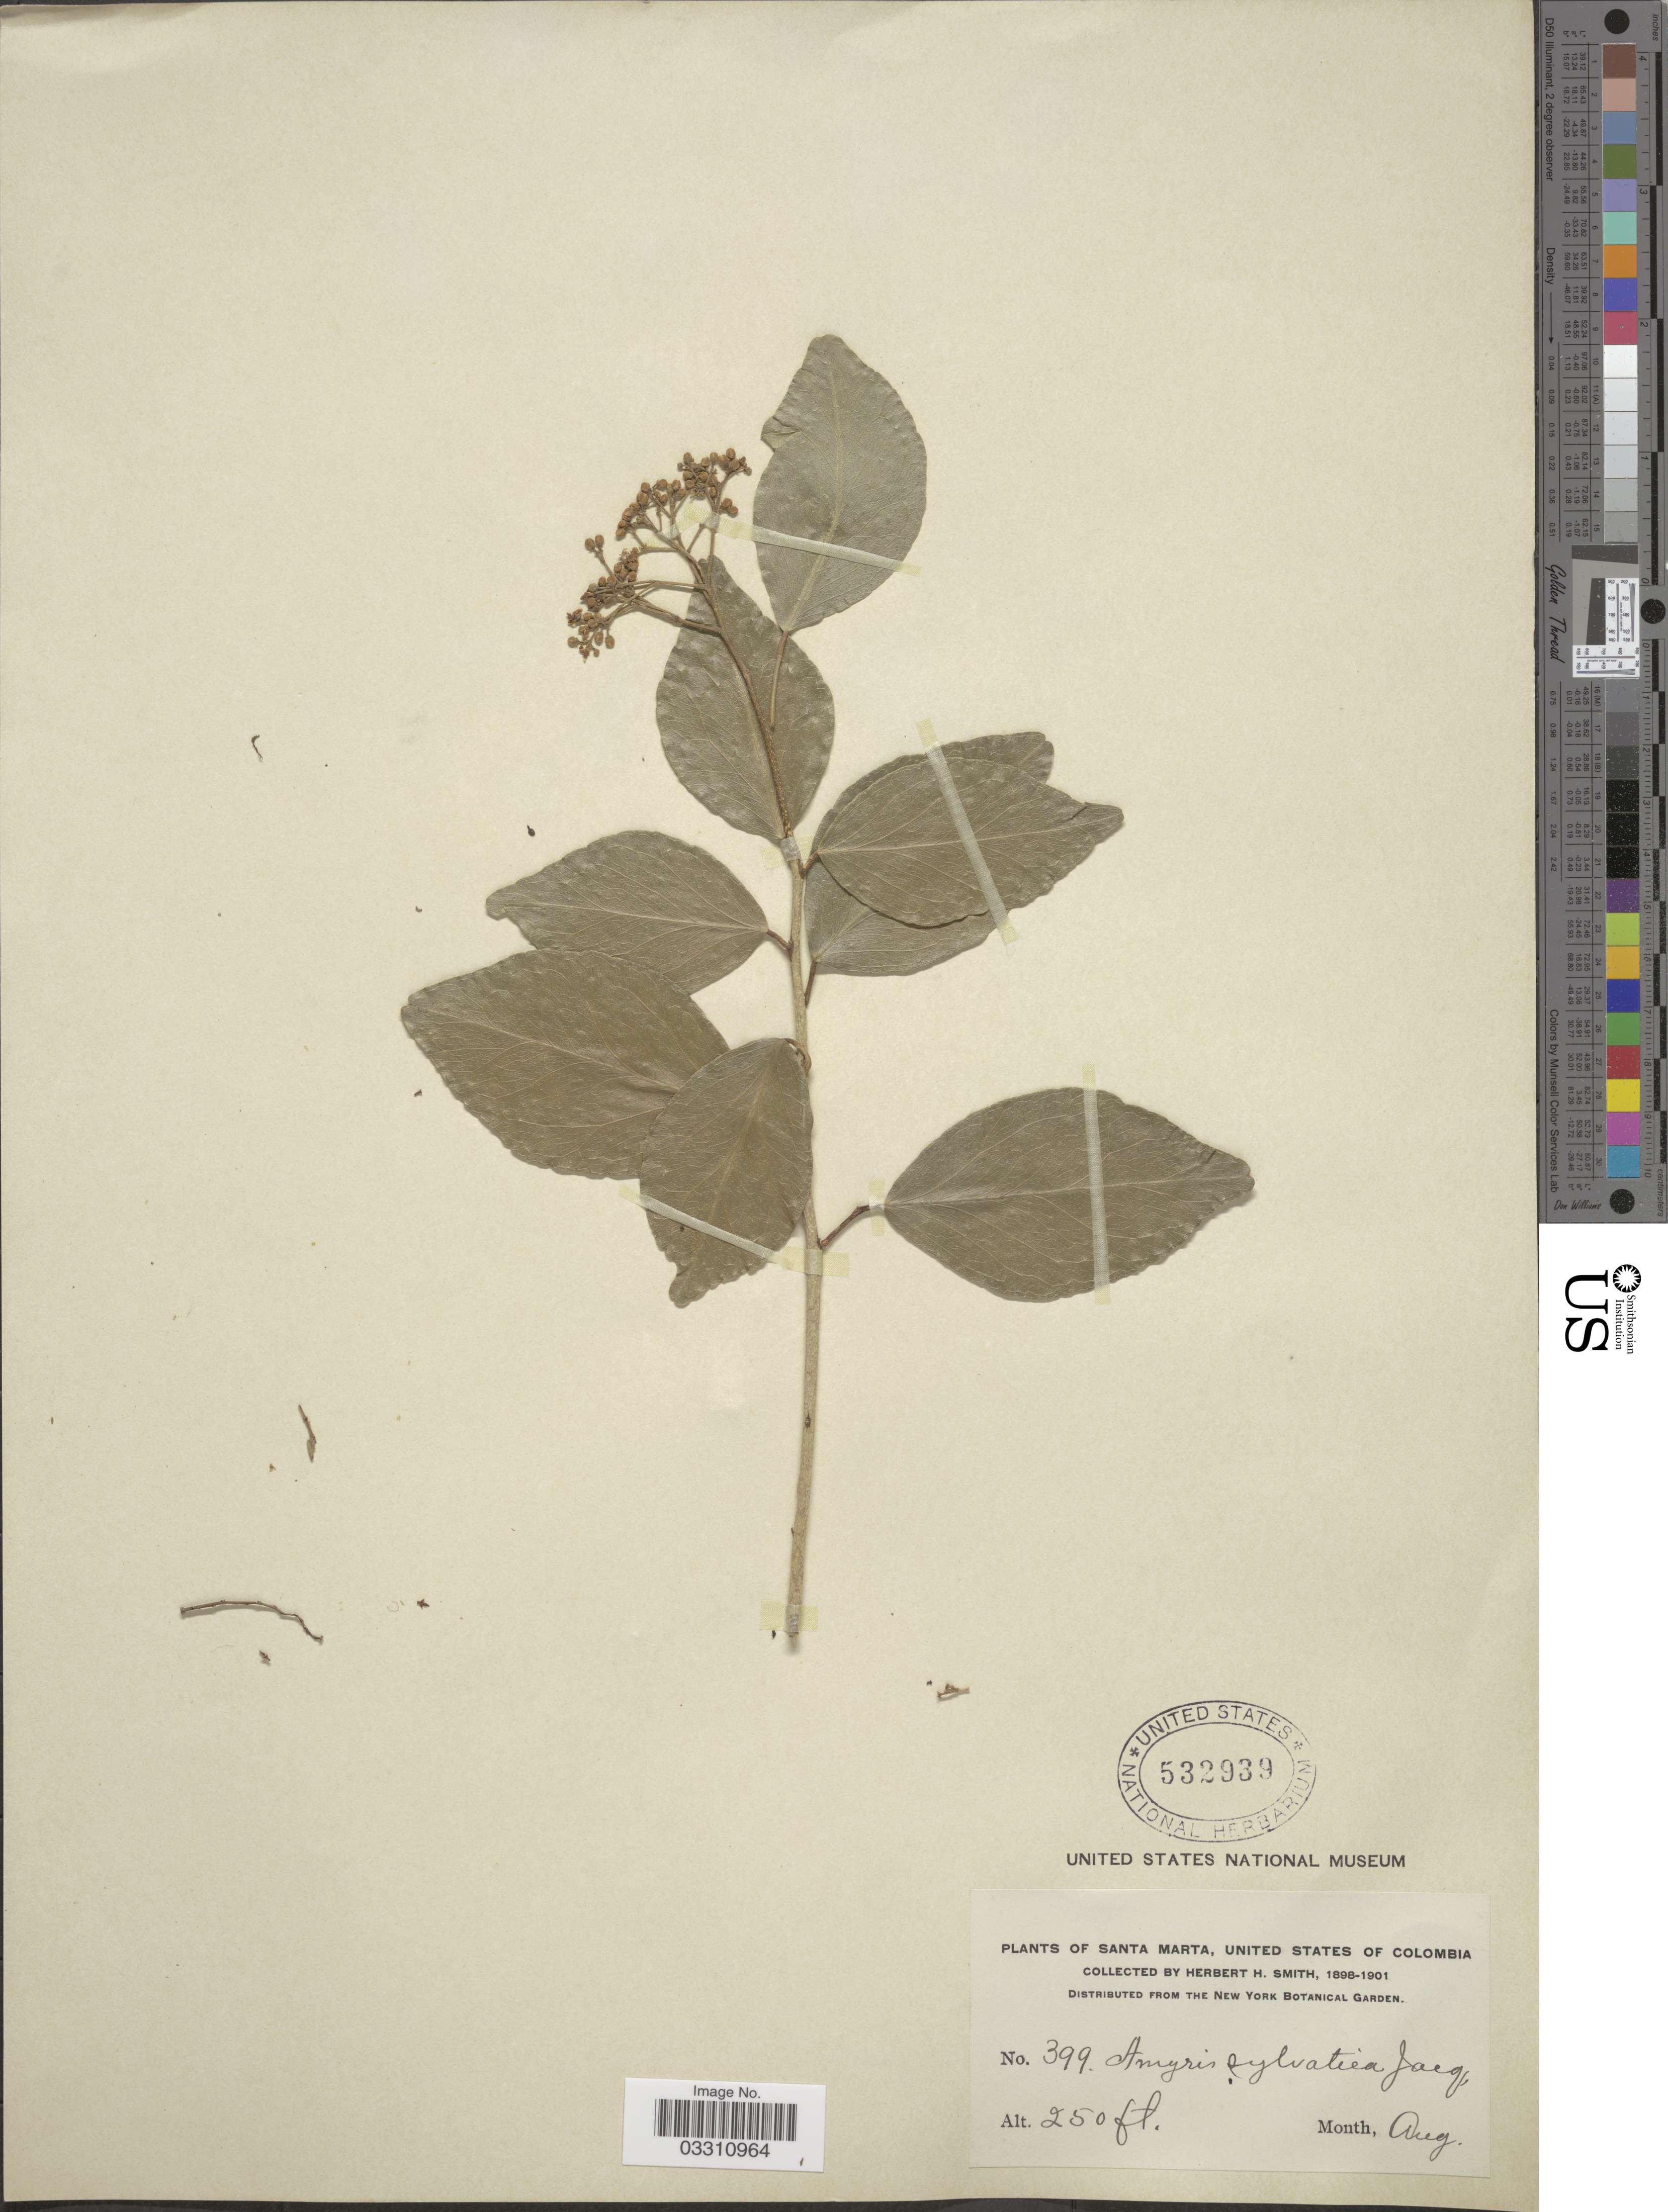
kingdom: Plantae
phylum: Tracheophyta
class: Magnoliopsida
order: Sapindales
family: Rutaceae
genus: Amyris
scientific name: Amyris ignea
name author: Steyerm.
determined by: Londoño-Echeverri, Y.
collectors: Herbert H. Smith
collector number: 399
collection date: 1898-08/1901-08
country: Colombia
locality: Santa Marta, United States of Colombia.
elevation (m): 76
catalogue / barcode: US 532939